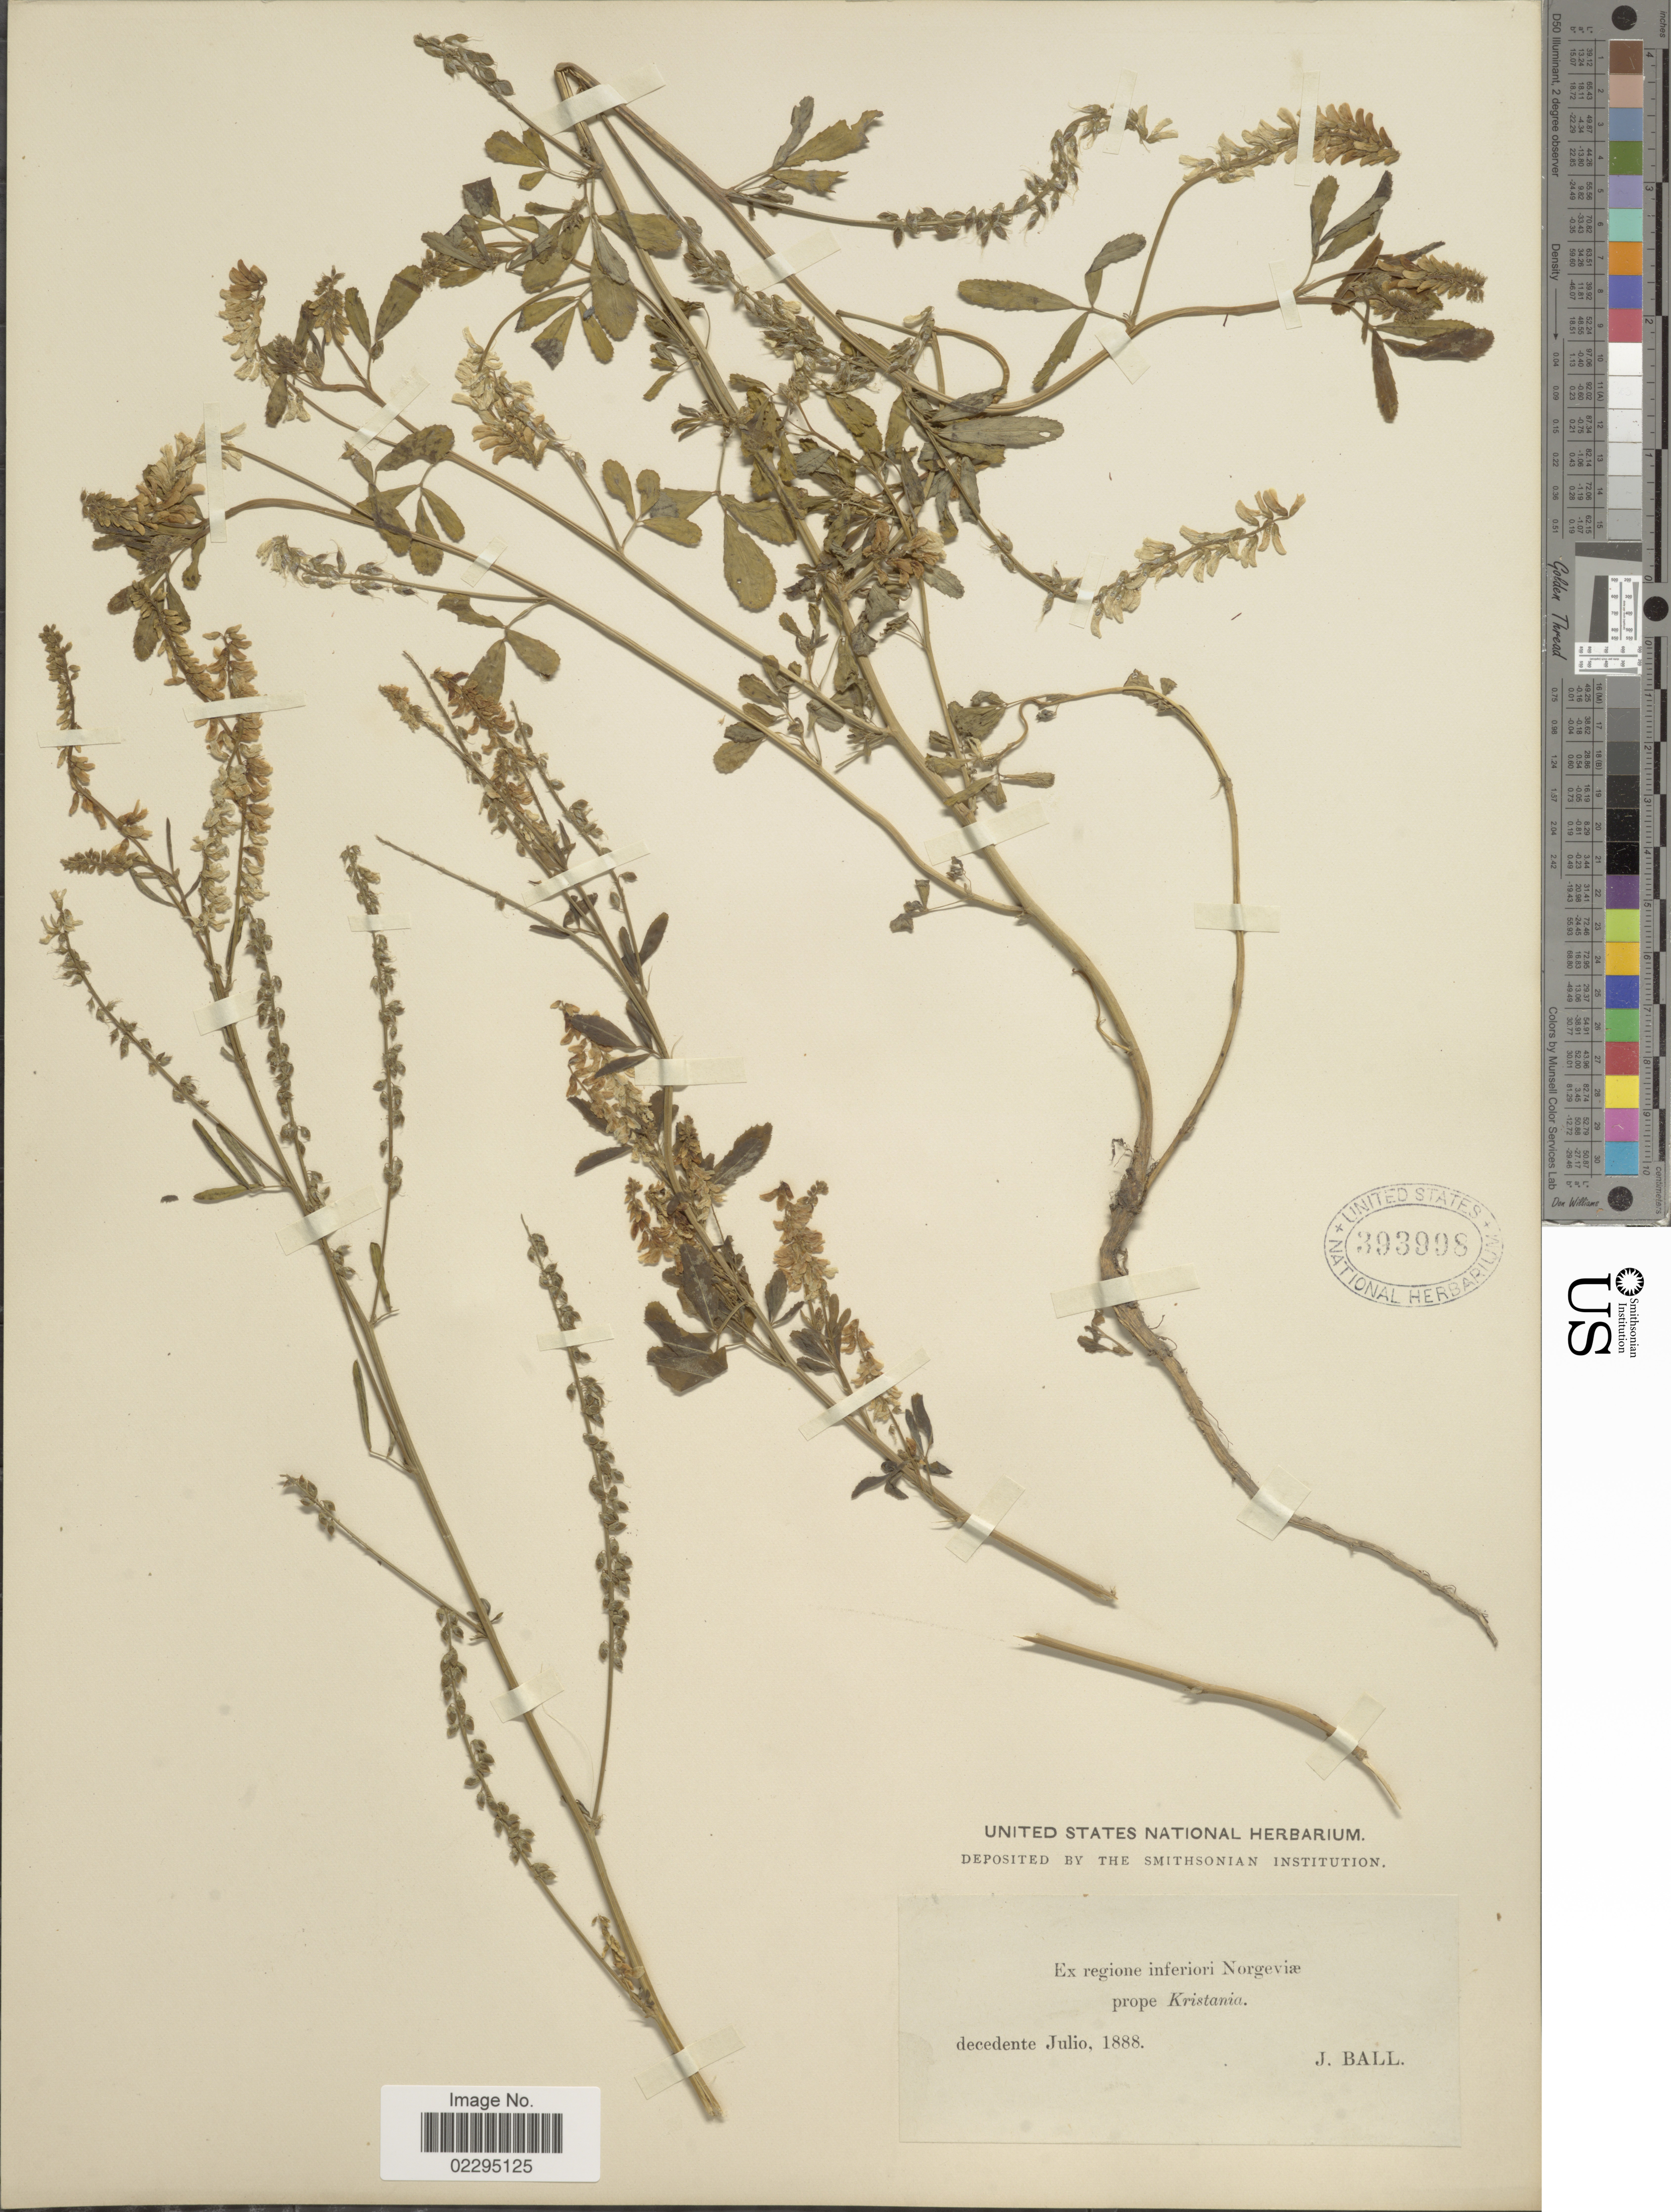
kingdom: Plantae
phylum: Tracheophyta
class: Magnoliopsida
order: Fabales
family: Fabaceae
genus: Melilotus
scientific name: Melilotus sp.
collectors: J. Ball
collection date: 1888-07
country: Norway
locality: Regione inferiori Norgeviae prope Kristania.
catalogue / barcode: US 393998